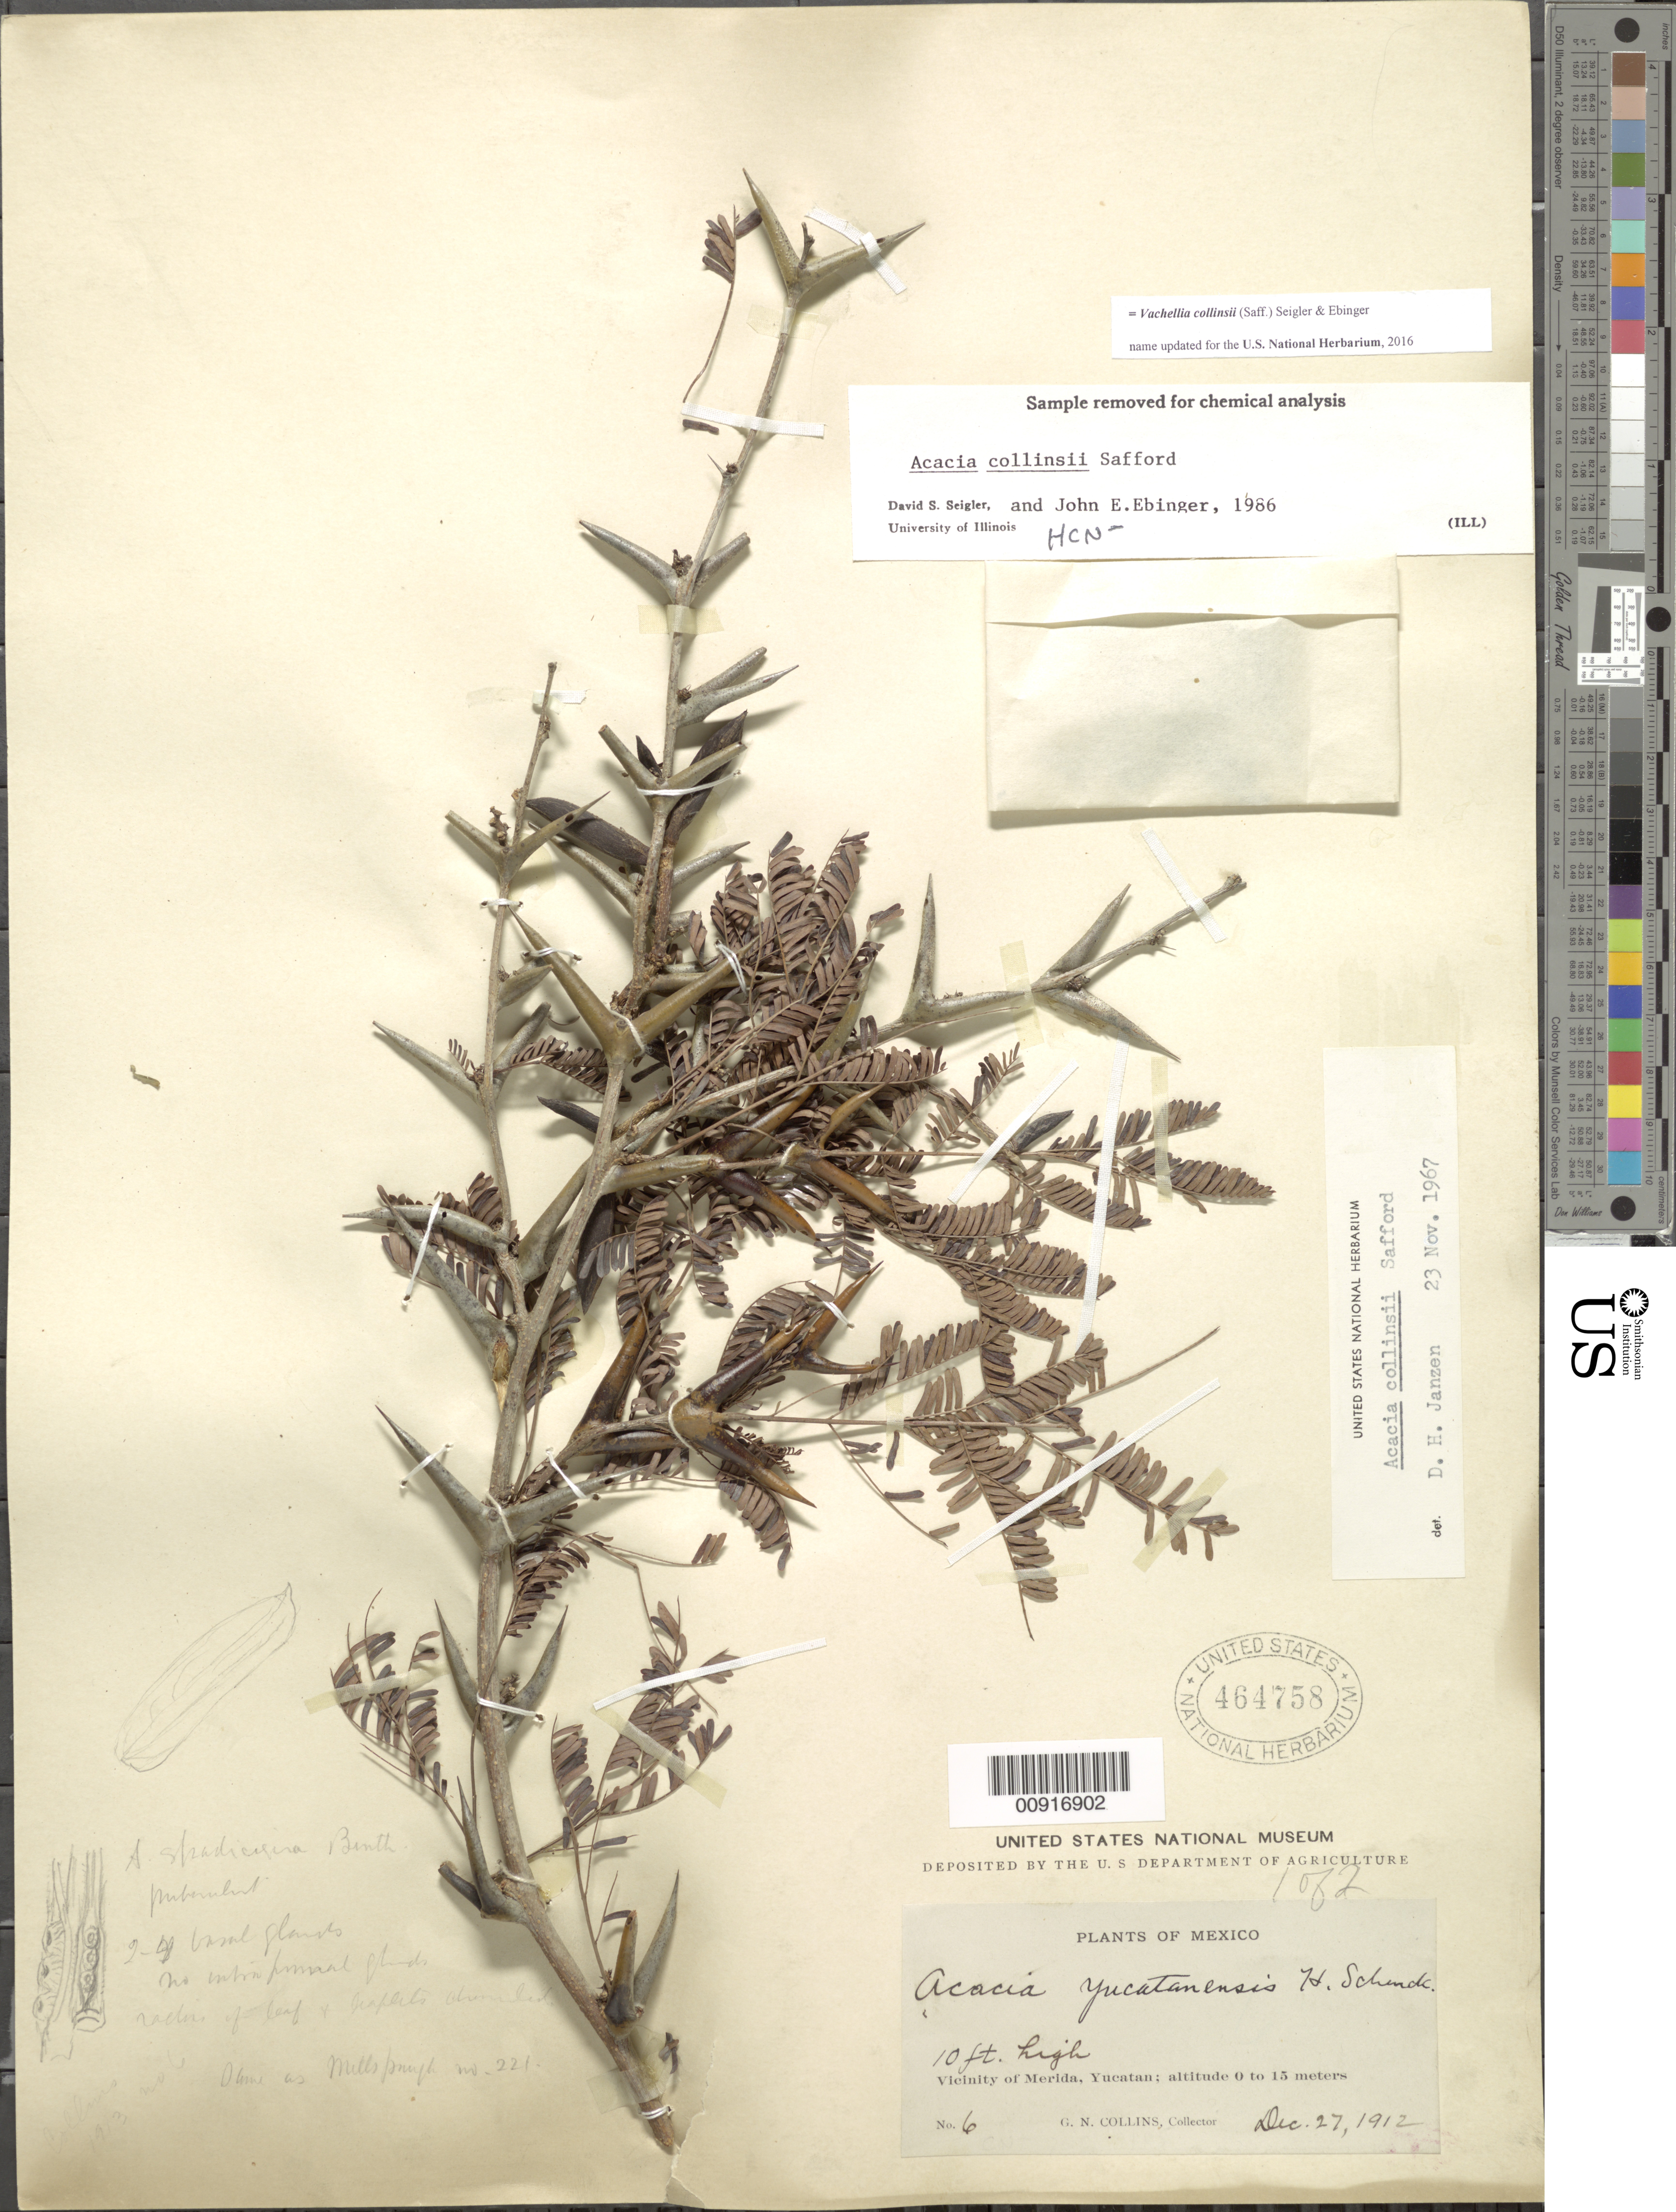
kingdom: Plantae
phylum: Tracheophyta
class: Magnoliopsida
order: Fabales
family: Fabaceae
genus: Vachellia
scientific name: Vachellia collinsii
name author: (Saff.) Seigler & Ebinger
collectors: G. N. Collins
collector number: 6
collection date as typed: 27 Dec 1912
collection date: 1912-12-27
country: Mexico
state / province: Yucatán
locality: Vicinity of Mérida, Yucatán.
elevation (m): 15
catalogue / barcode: US 464758